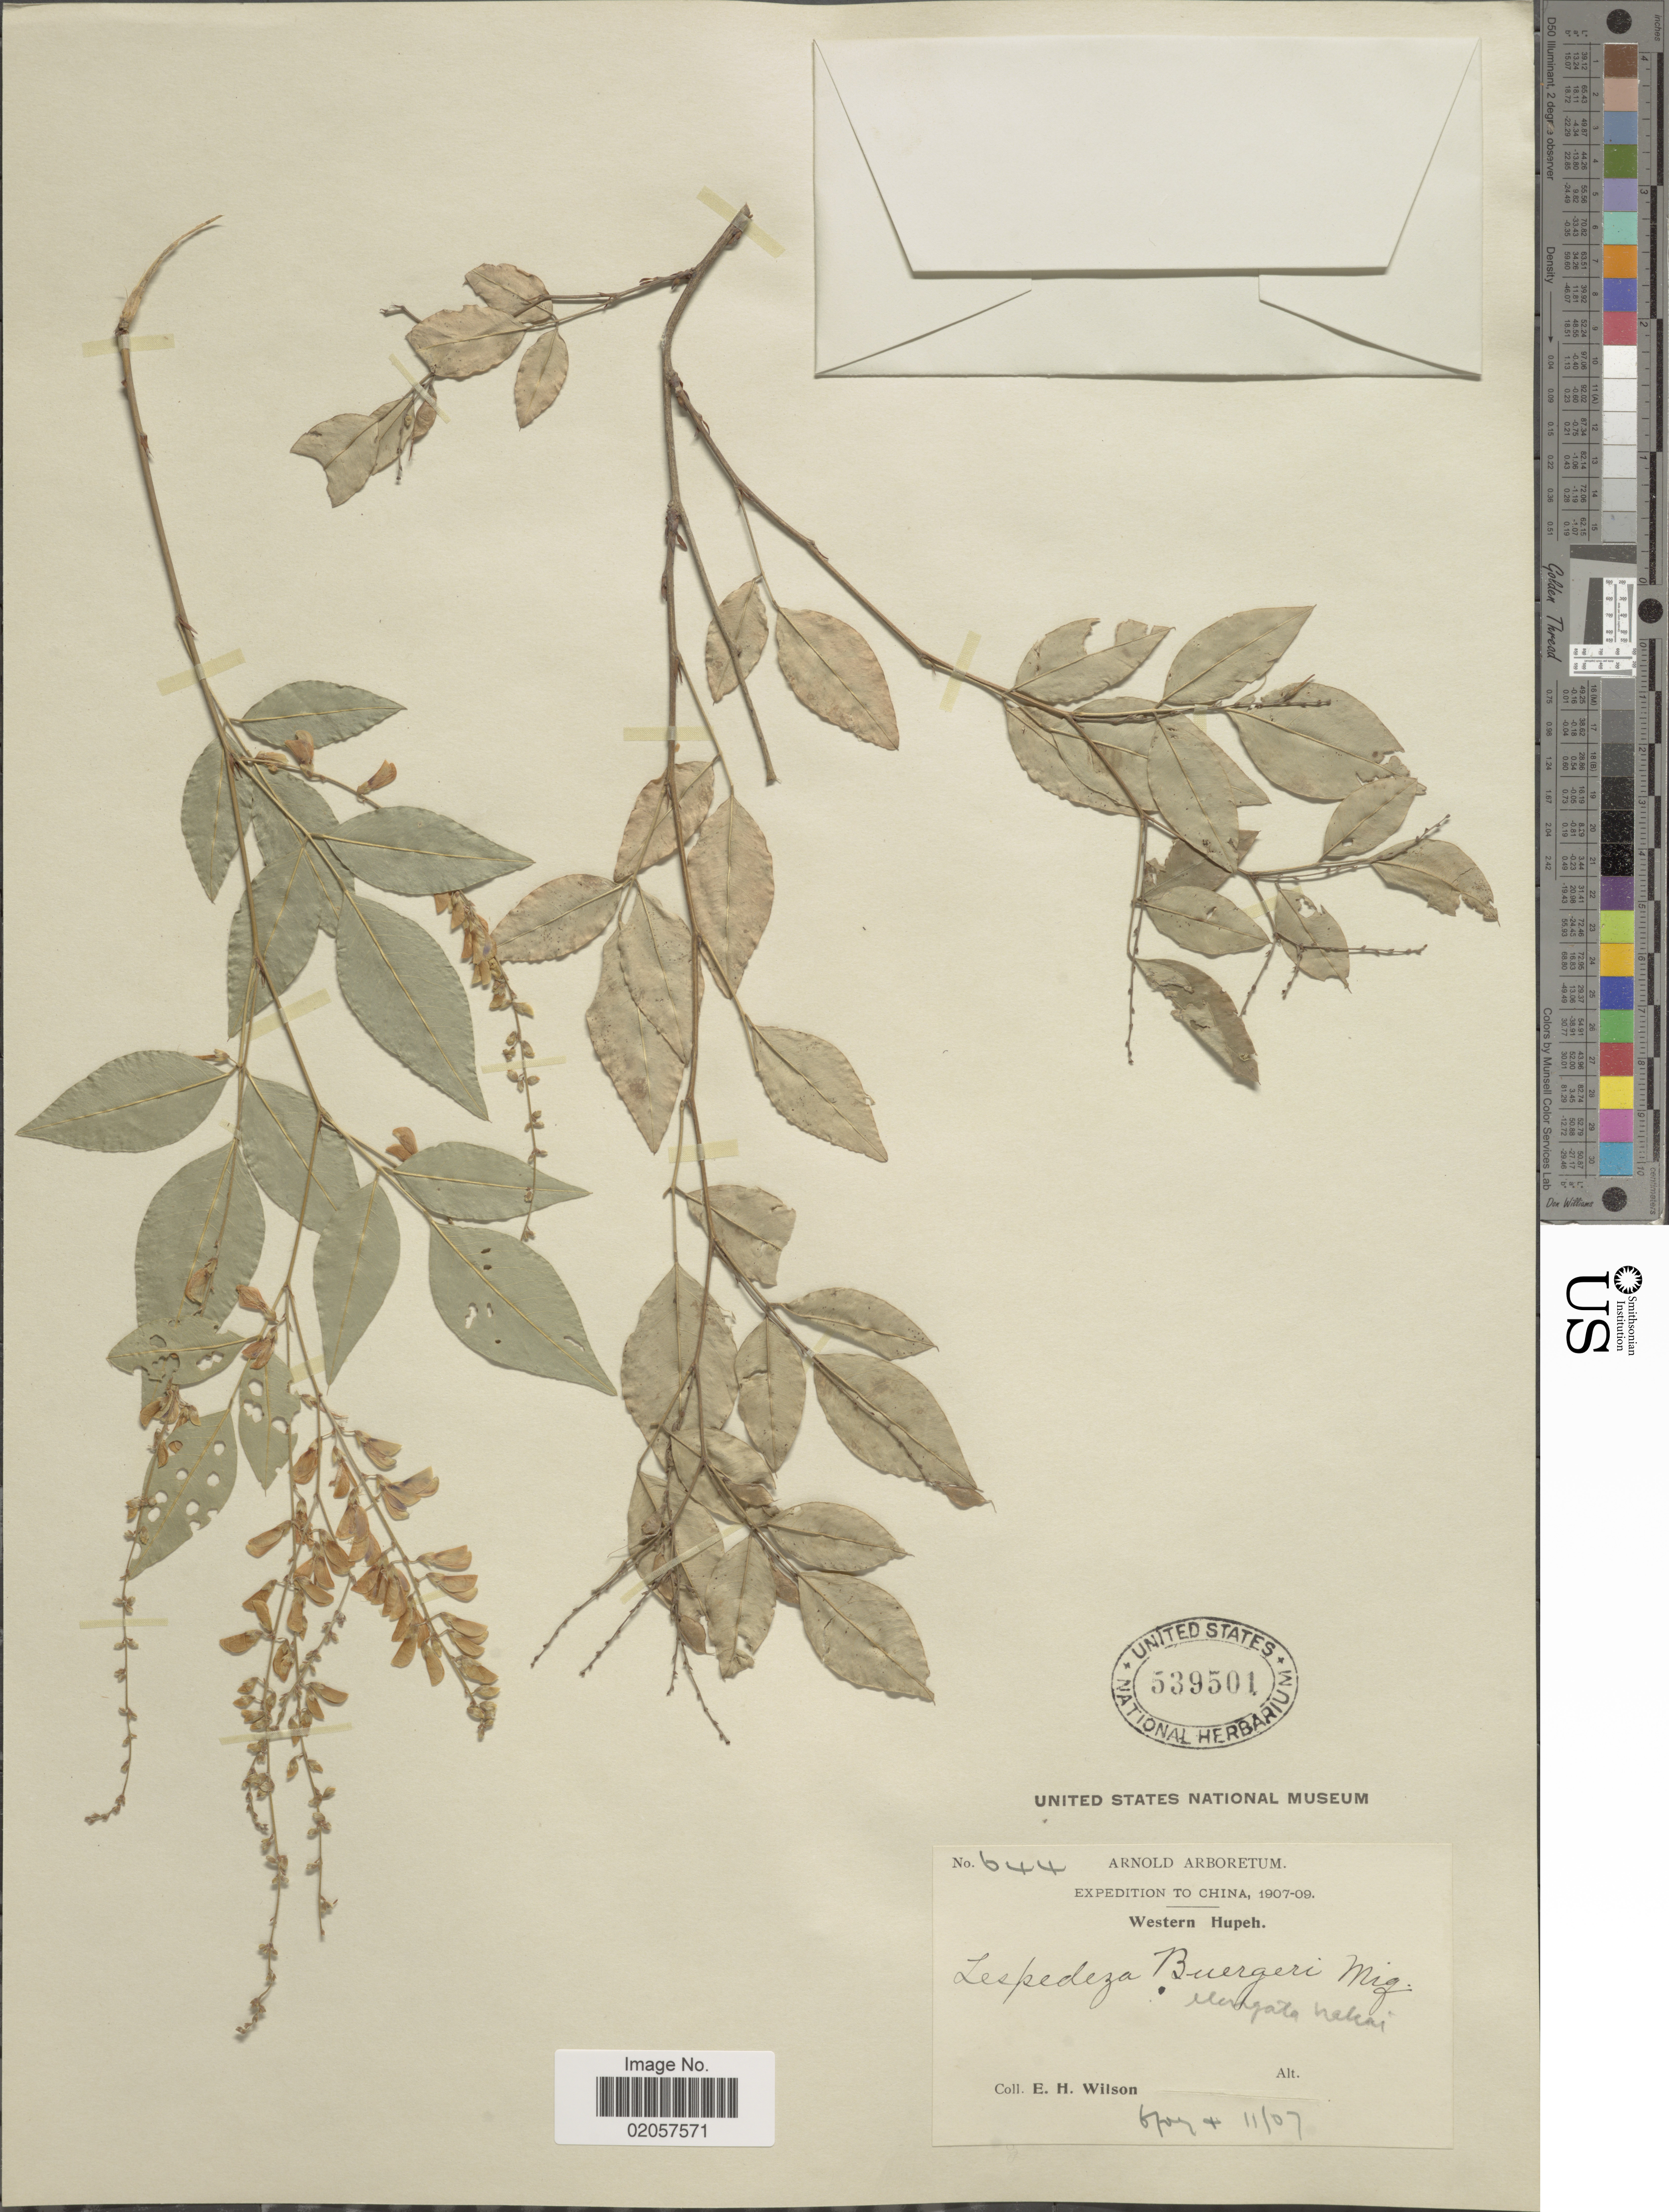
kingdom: Plantae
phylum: Tracheophyta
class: Magnoliopsida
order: Fabales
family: Fabaceae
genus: Lespedeza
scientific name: Lespedeza buergeri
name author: Miq.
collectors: E. Wilson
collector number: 644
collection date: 1907-06/1907-11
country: China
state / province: Hubei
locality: Western Hupeh.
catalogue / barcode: US 539501